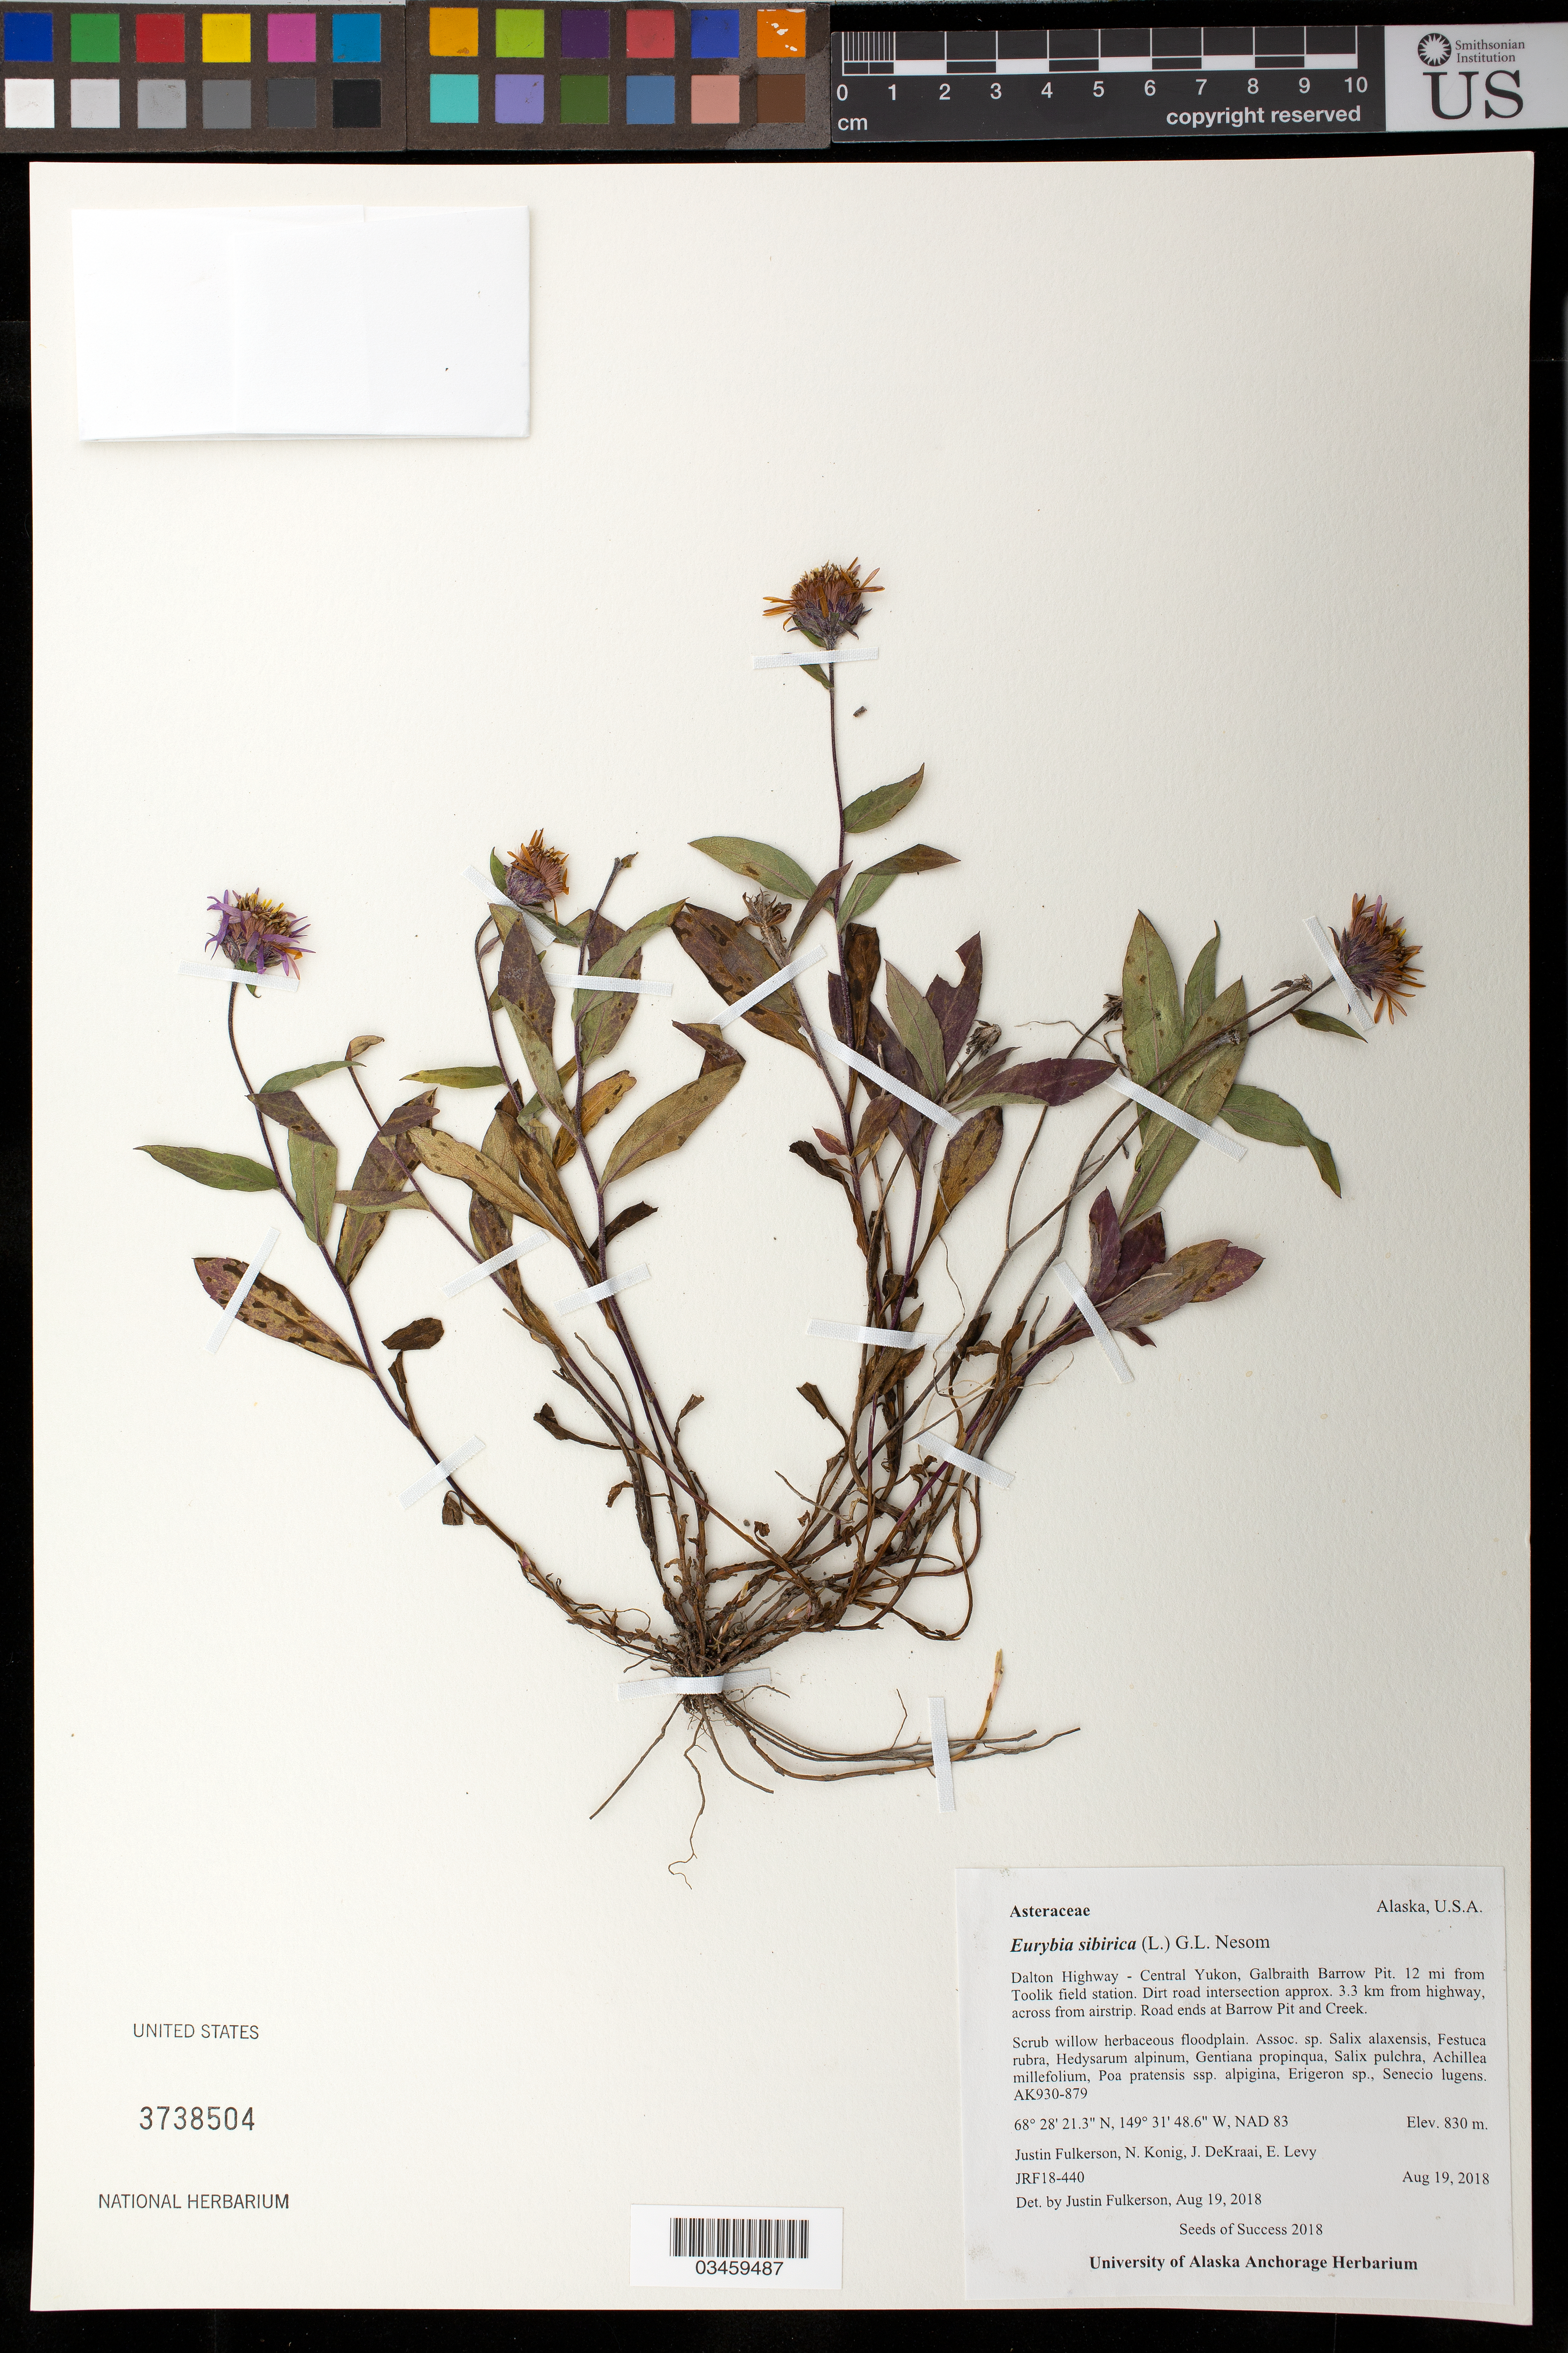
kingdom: Plantae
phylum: Tracheophyta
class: Magnoliopsida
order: Asterales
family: Asteraceae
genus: Eurybia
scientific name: Eurybia sibirica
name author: (L.) G.L. Nesom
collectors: J. Fulkerson, N. Konig, E. Levy & J. Dekraai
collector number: JRF18-440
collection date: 2018-08-19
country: United States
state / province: Alaska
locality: Dalton Hwy-Central Yukon, Galbraith Barrow Pit, 12 mi from Toolik field station.Dirt road intersection 3.3 km from Hwy, across from airstrip, road ends at Barrow Pit and Creek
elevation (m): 830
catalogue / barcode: US 3738504